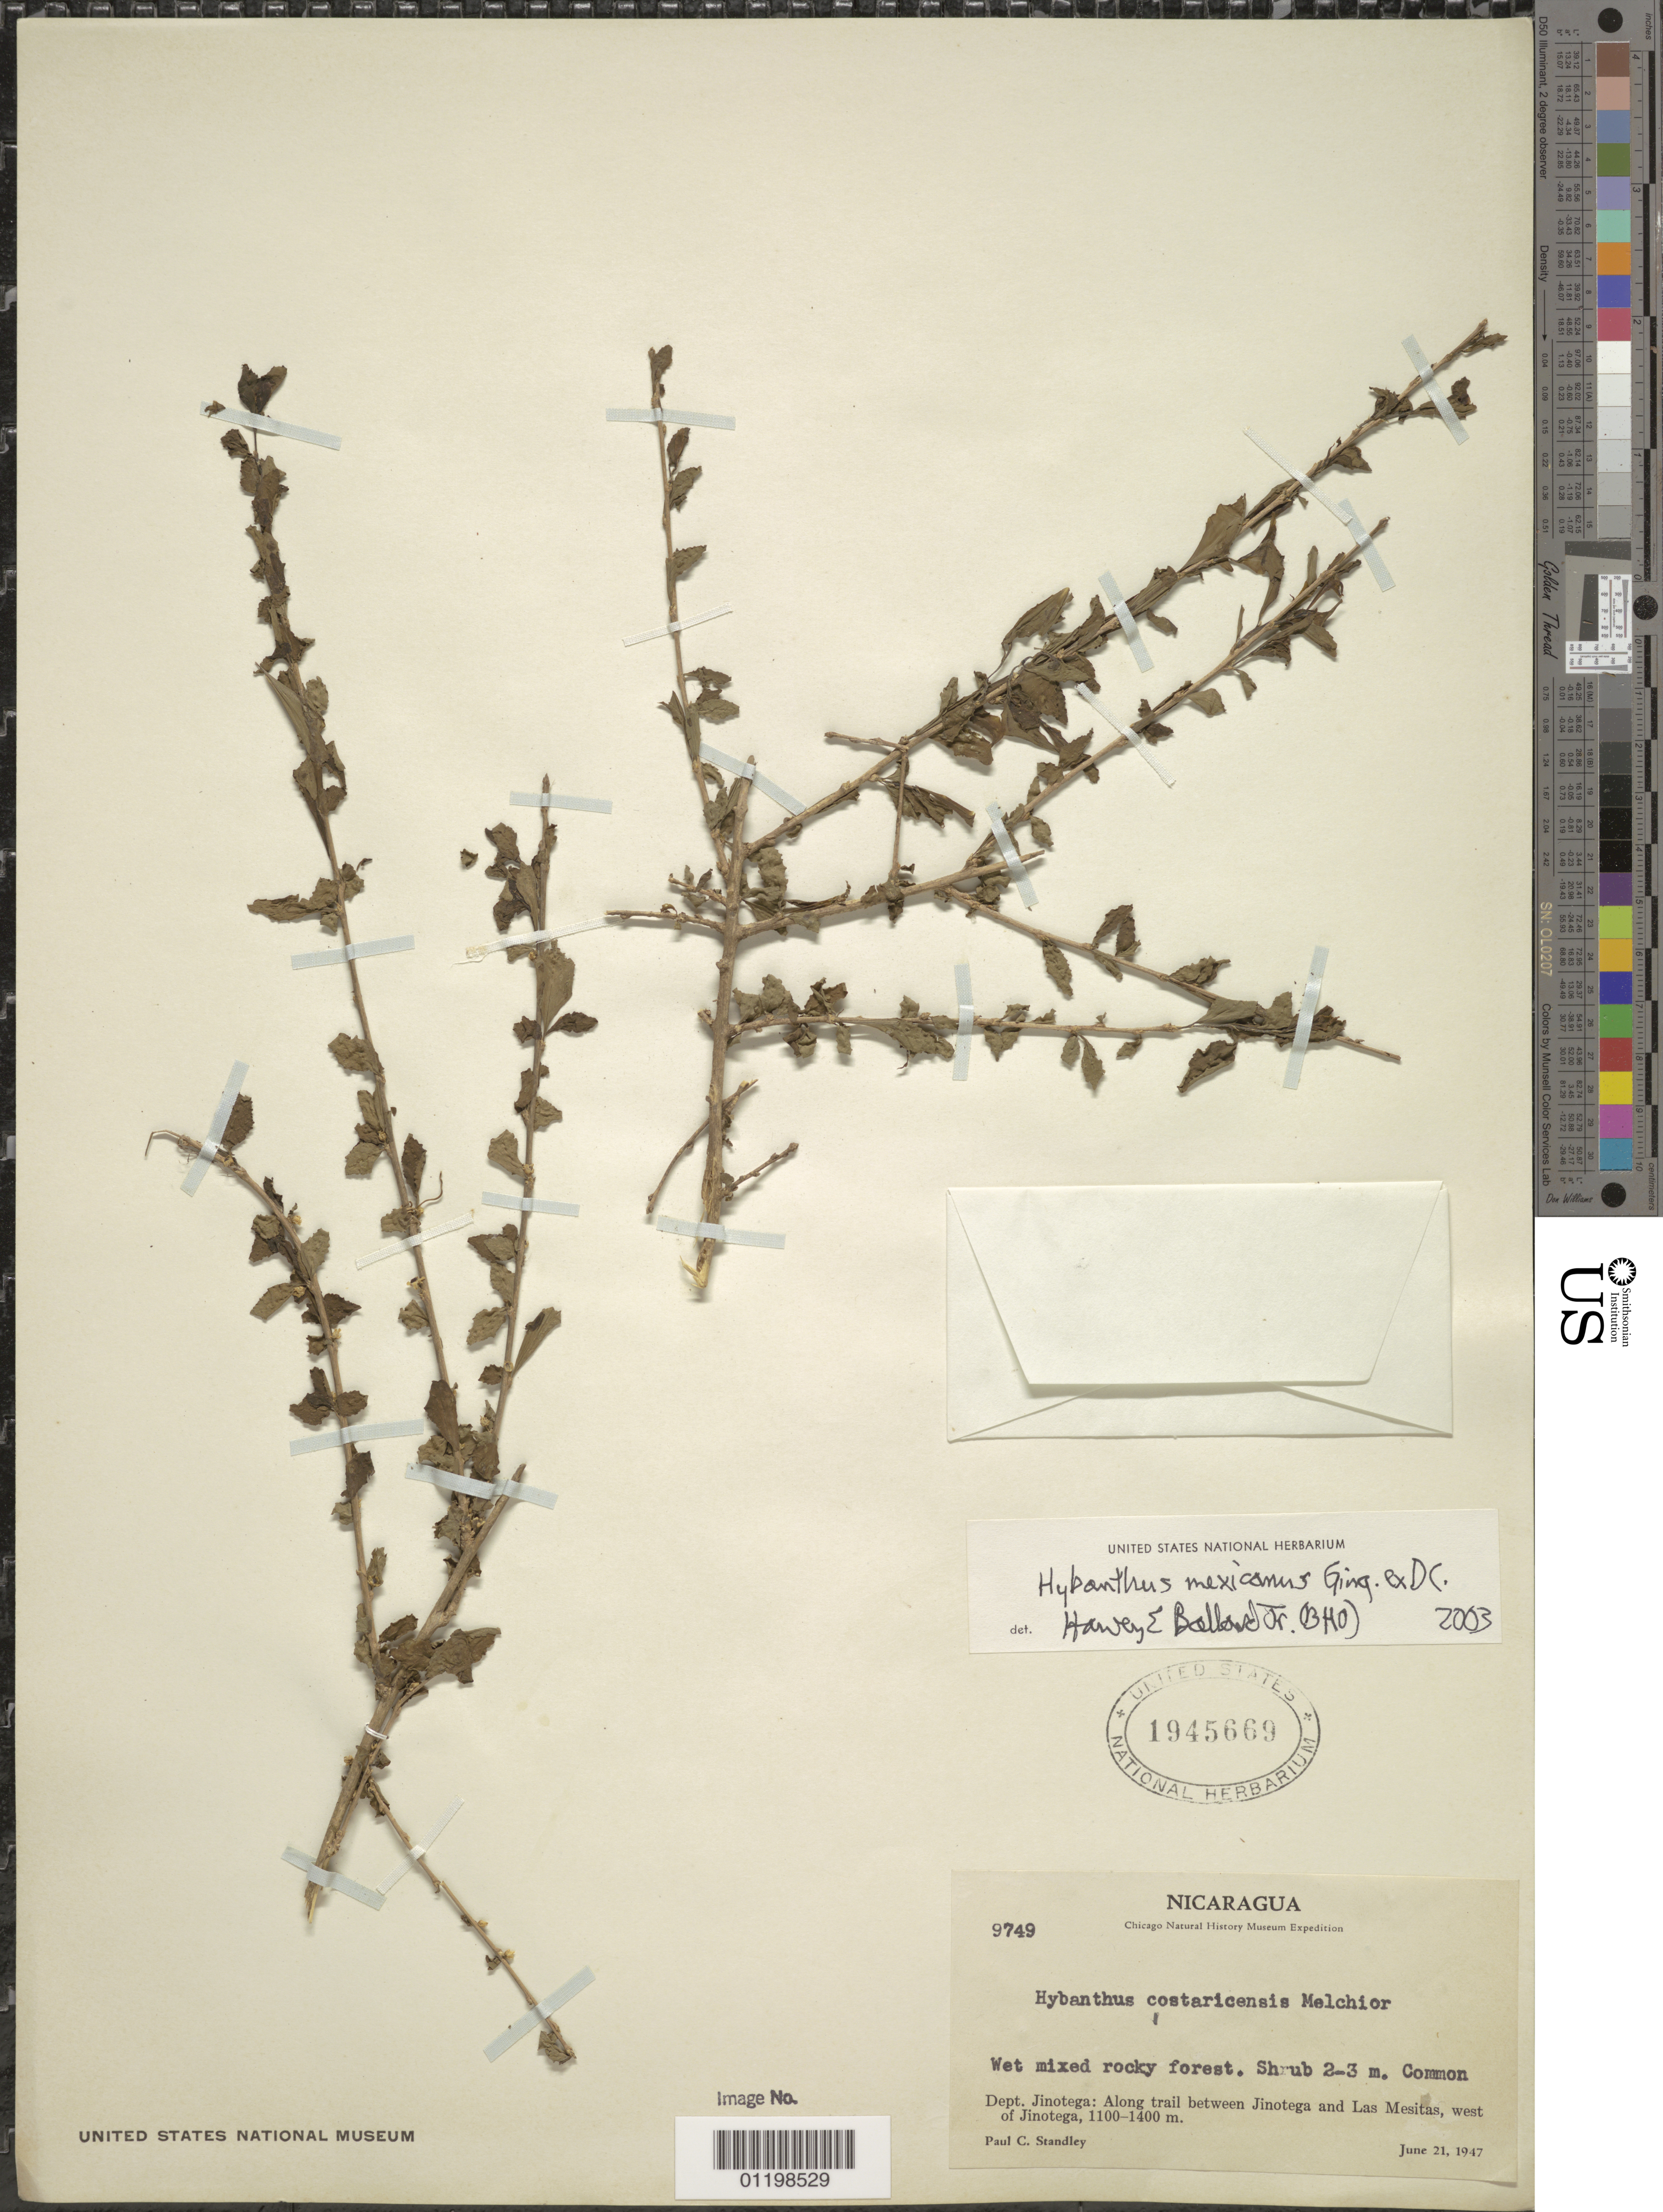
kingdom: Plantae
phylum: Tracheophyta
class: Magnoliopsida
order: Malpighiales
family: Violaceae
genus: Ixchelia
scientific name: Ixchelia mexicana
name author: (Ging.) H.E. Ballard & Wahlert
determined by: Strong, Mark T., (BOT), Smithsonian Institution - National Museum of Natural History (UNITED STATES)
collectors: P. C. Standley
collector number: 9749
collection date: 1947-06-21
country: Nicaragua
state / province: Jinotega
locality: Along trail between Jinotega and Las Mesitas, west of Jingotega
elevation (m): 1100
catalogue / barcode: US 1945669